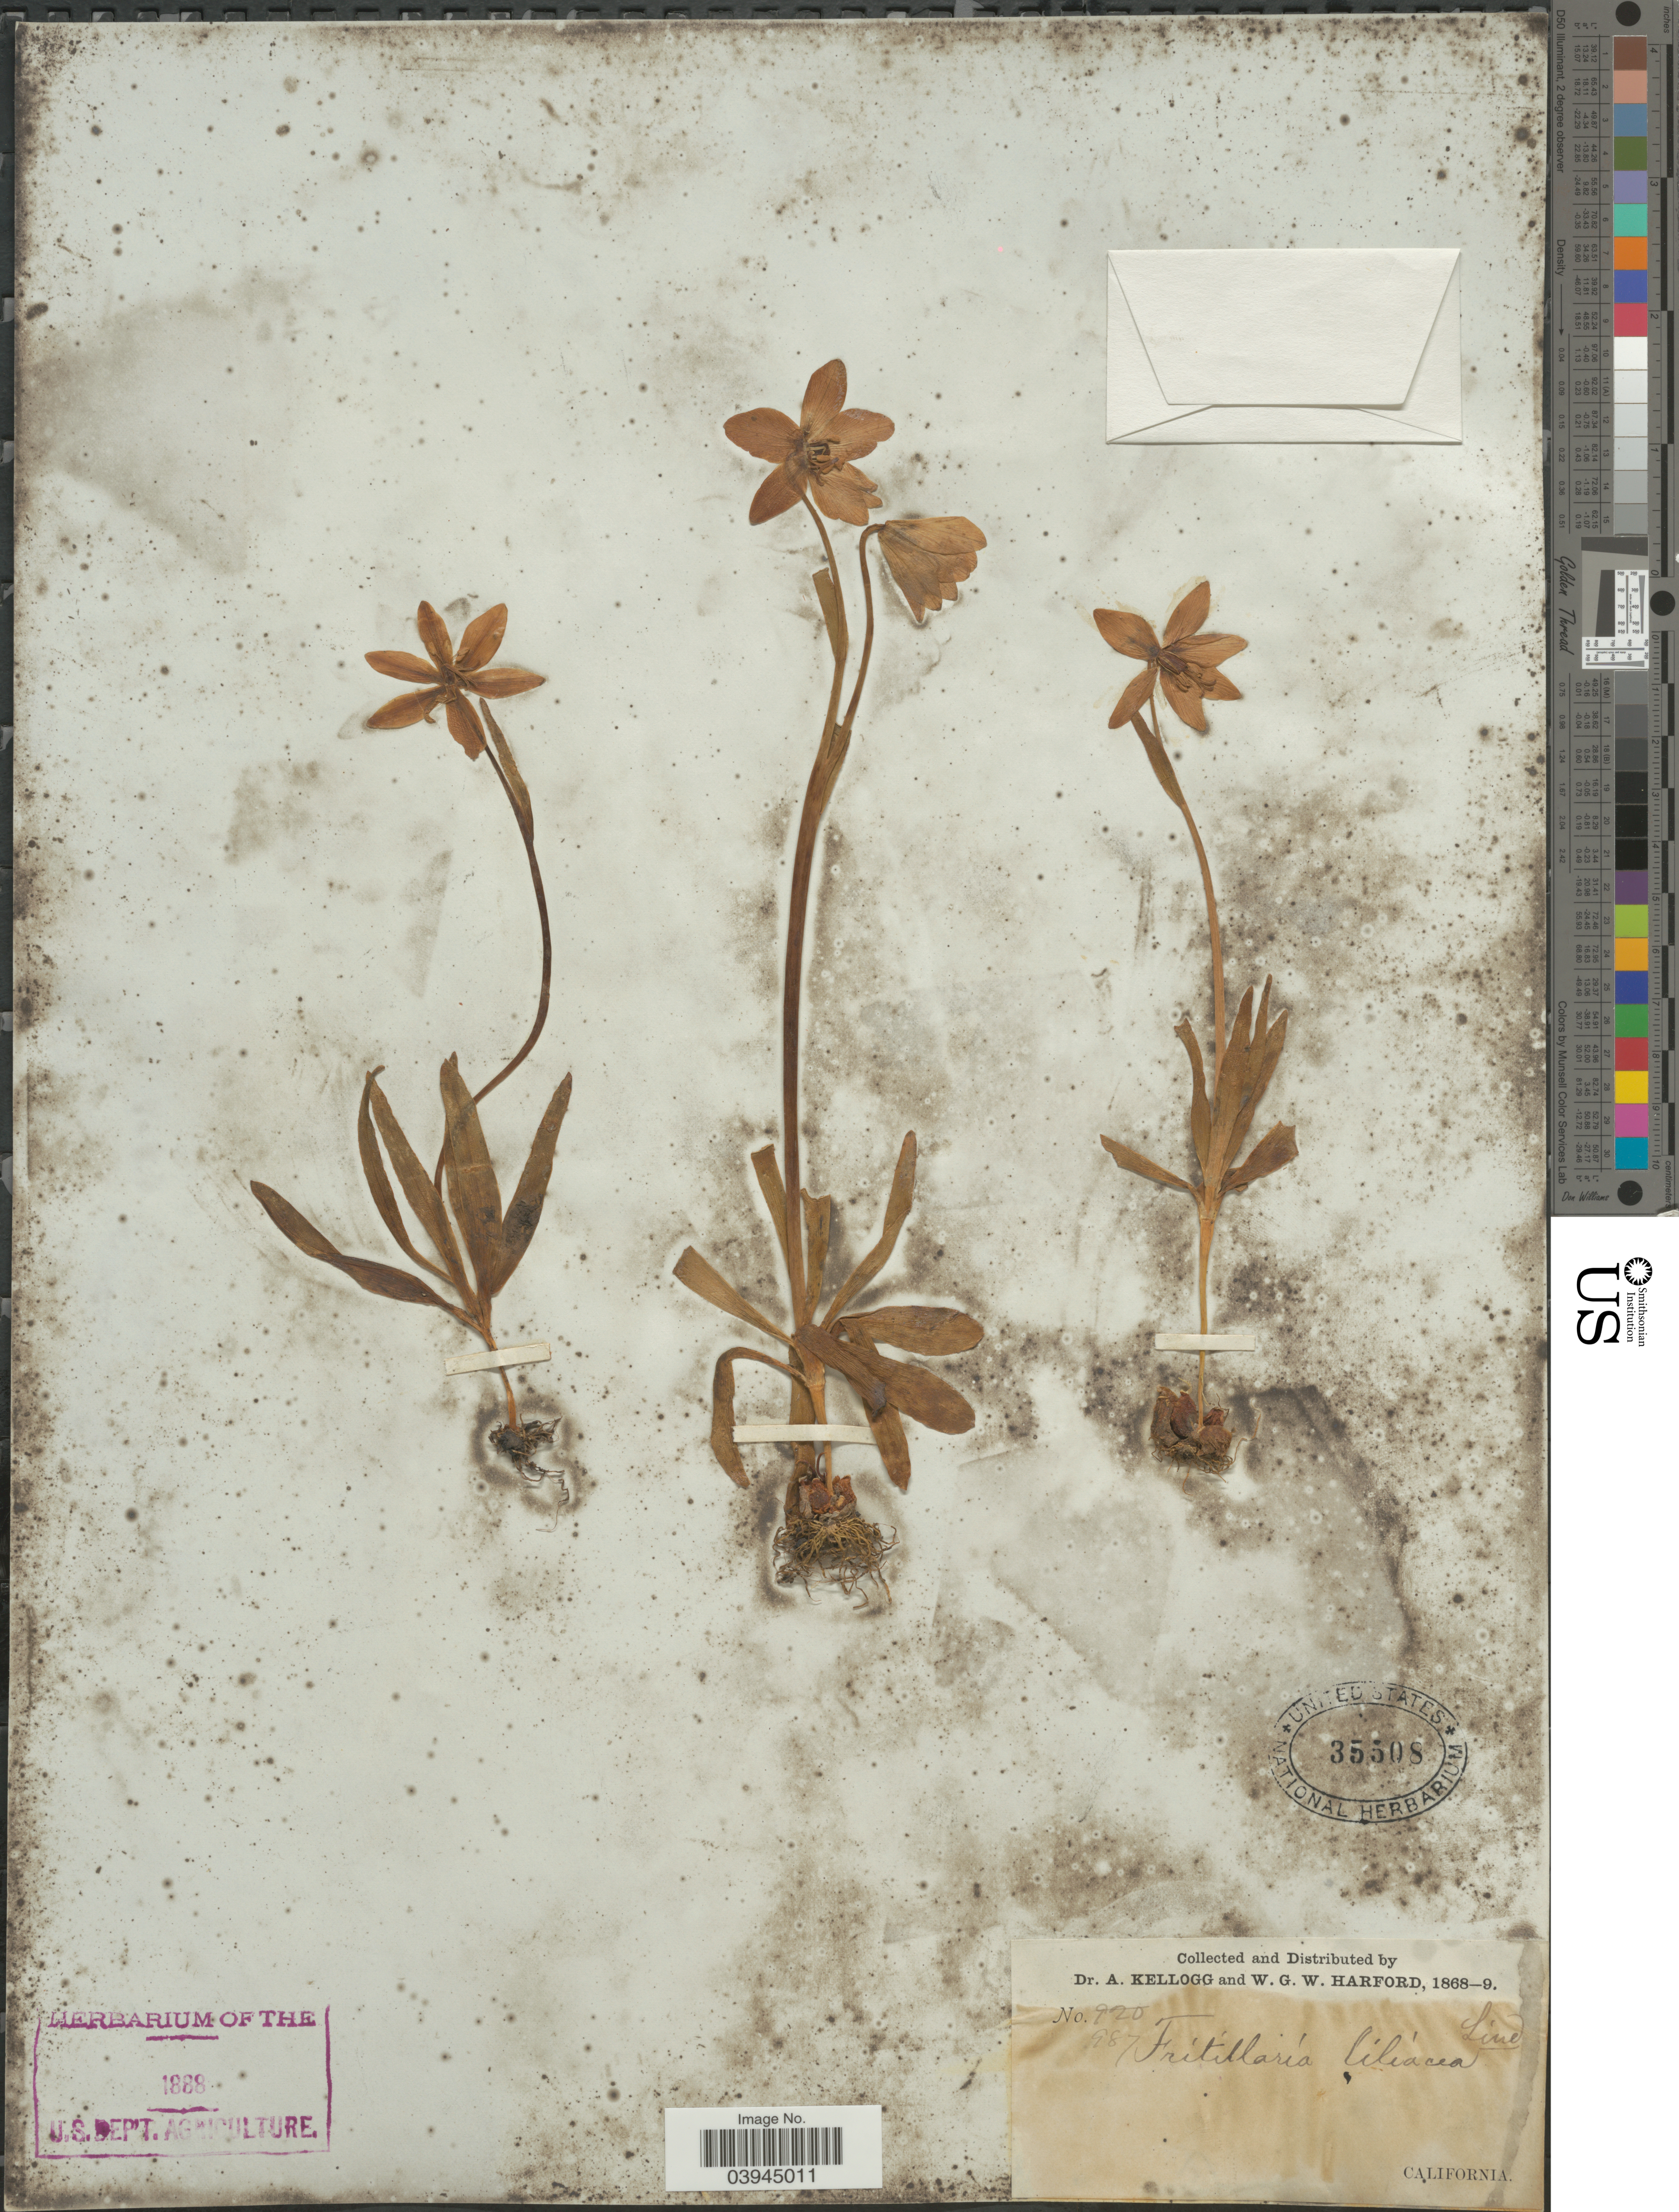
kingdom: Plantae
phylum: Tracheophyta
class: Liliopsida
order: Liliales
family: Liliaceae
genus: Fritillaria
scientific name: Fritillaria liliacea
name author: Lindl.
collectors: A. Kellogg & W. G. W. Harford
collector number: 987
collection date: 1868/1869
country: United States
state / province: California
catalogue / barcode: US 35508